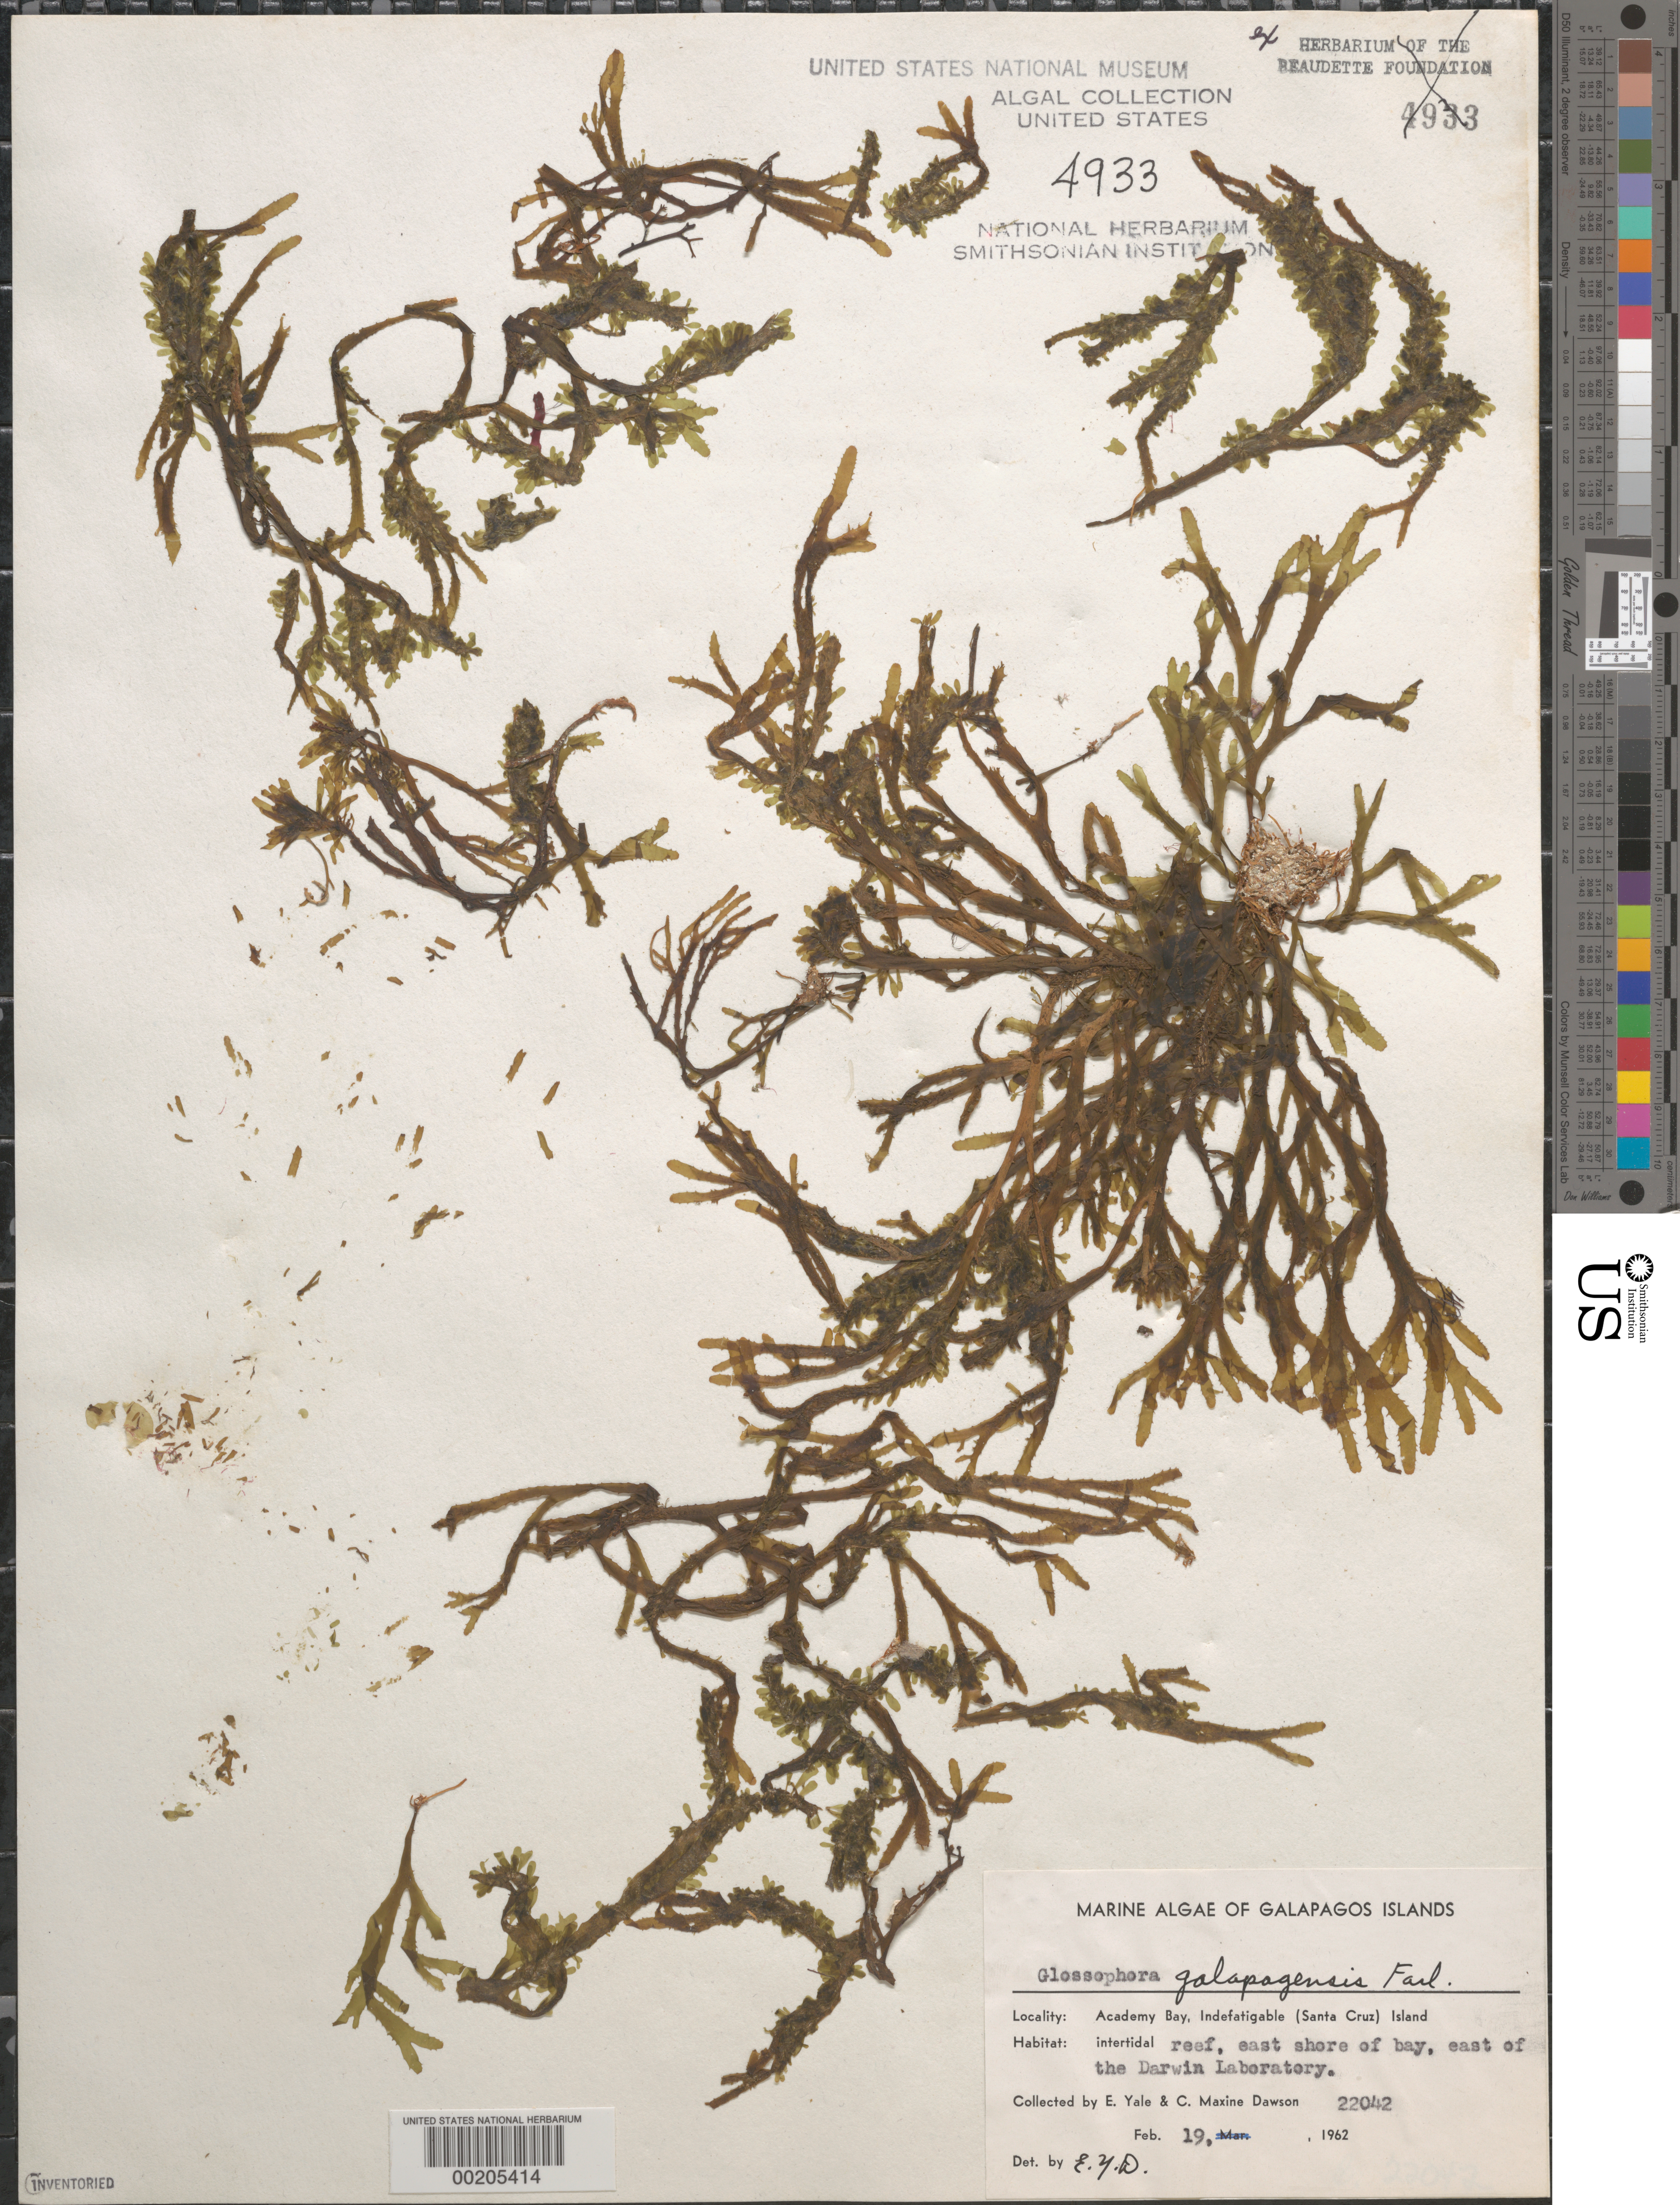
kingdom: Chromista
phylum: Ochrophyta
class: Phaeophyceae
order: Dictyotales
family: Dictyotaceae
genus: Dictyota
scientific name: Dictyota galapagensis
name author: (Farl.) De Clerck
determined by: Algae name updating Project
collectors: E. Y. Dawson & C. M. Dawson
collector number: EYD 22042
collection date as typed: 19 Feb 1962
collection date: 1962-02-19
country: Ecuador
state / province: Colón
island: Santa Cruz [Indefatigable, Chaves]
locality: Academy Bay E of Darwin Laboratory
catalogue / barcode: US 4933